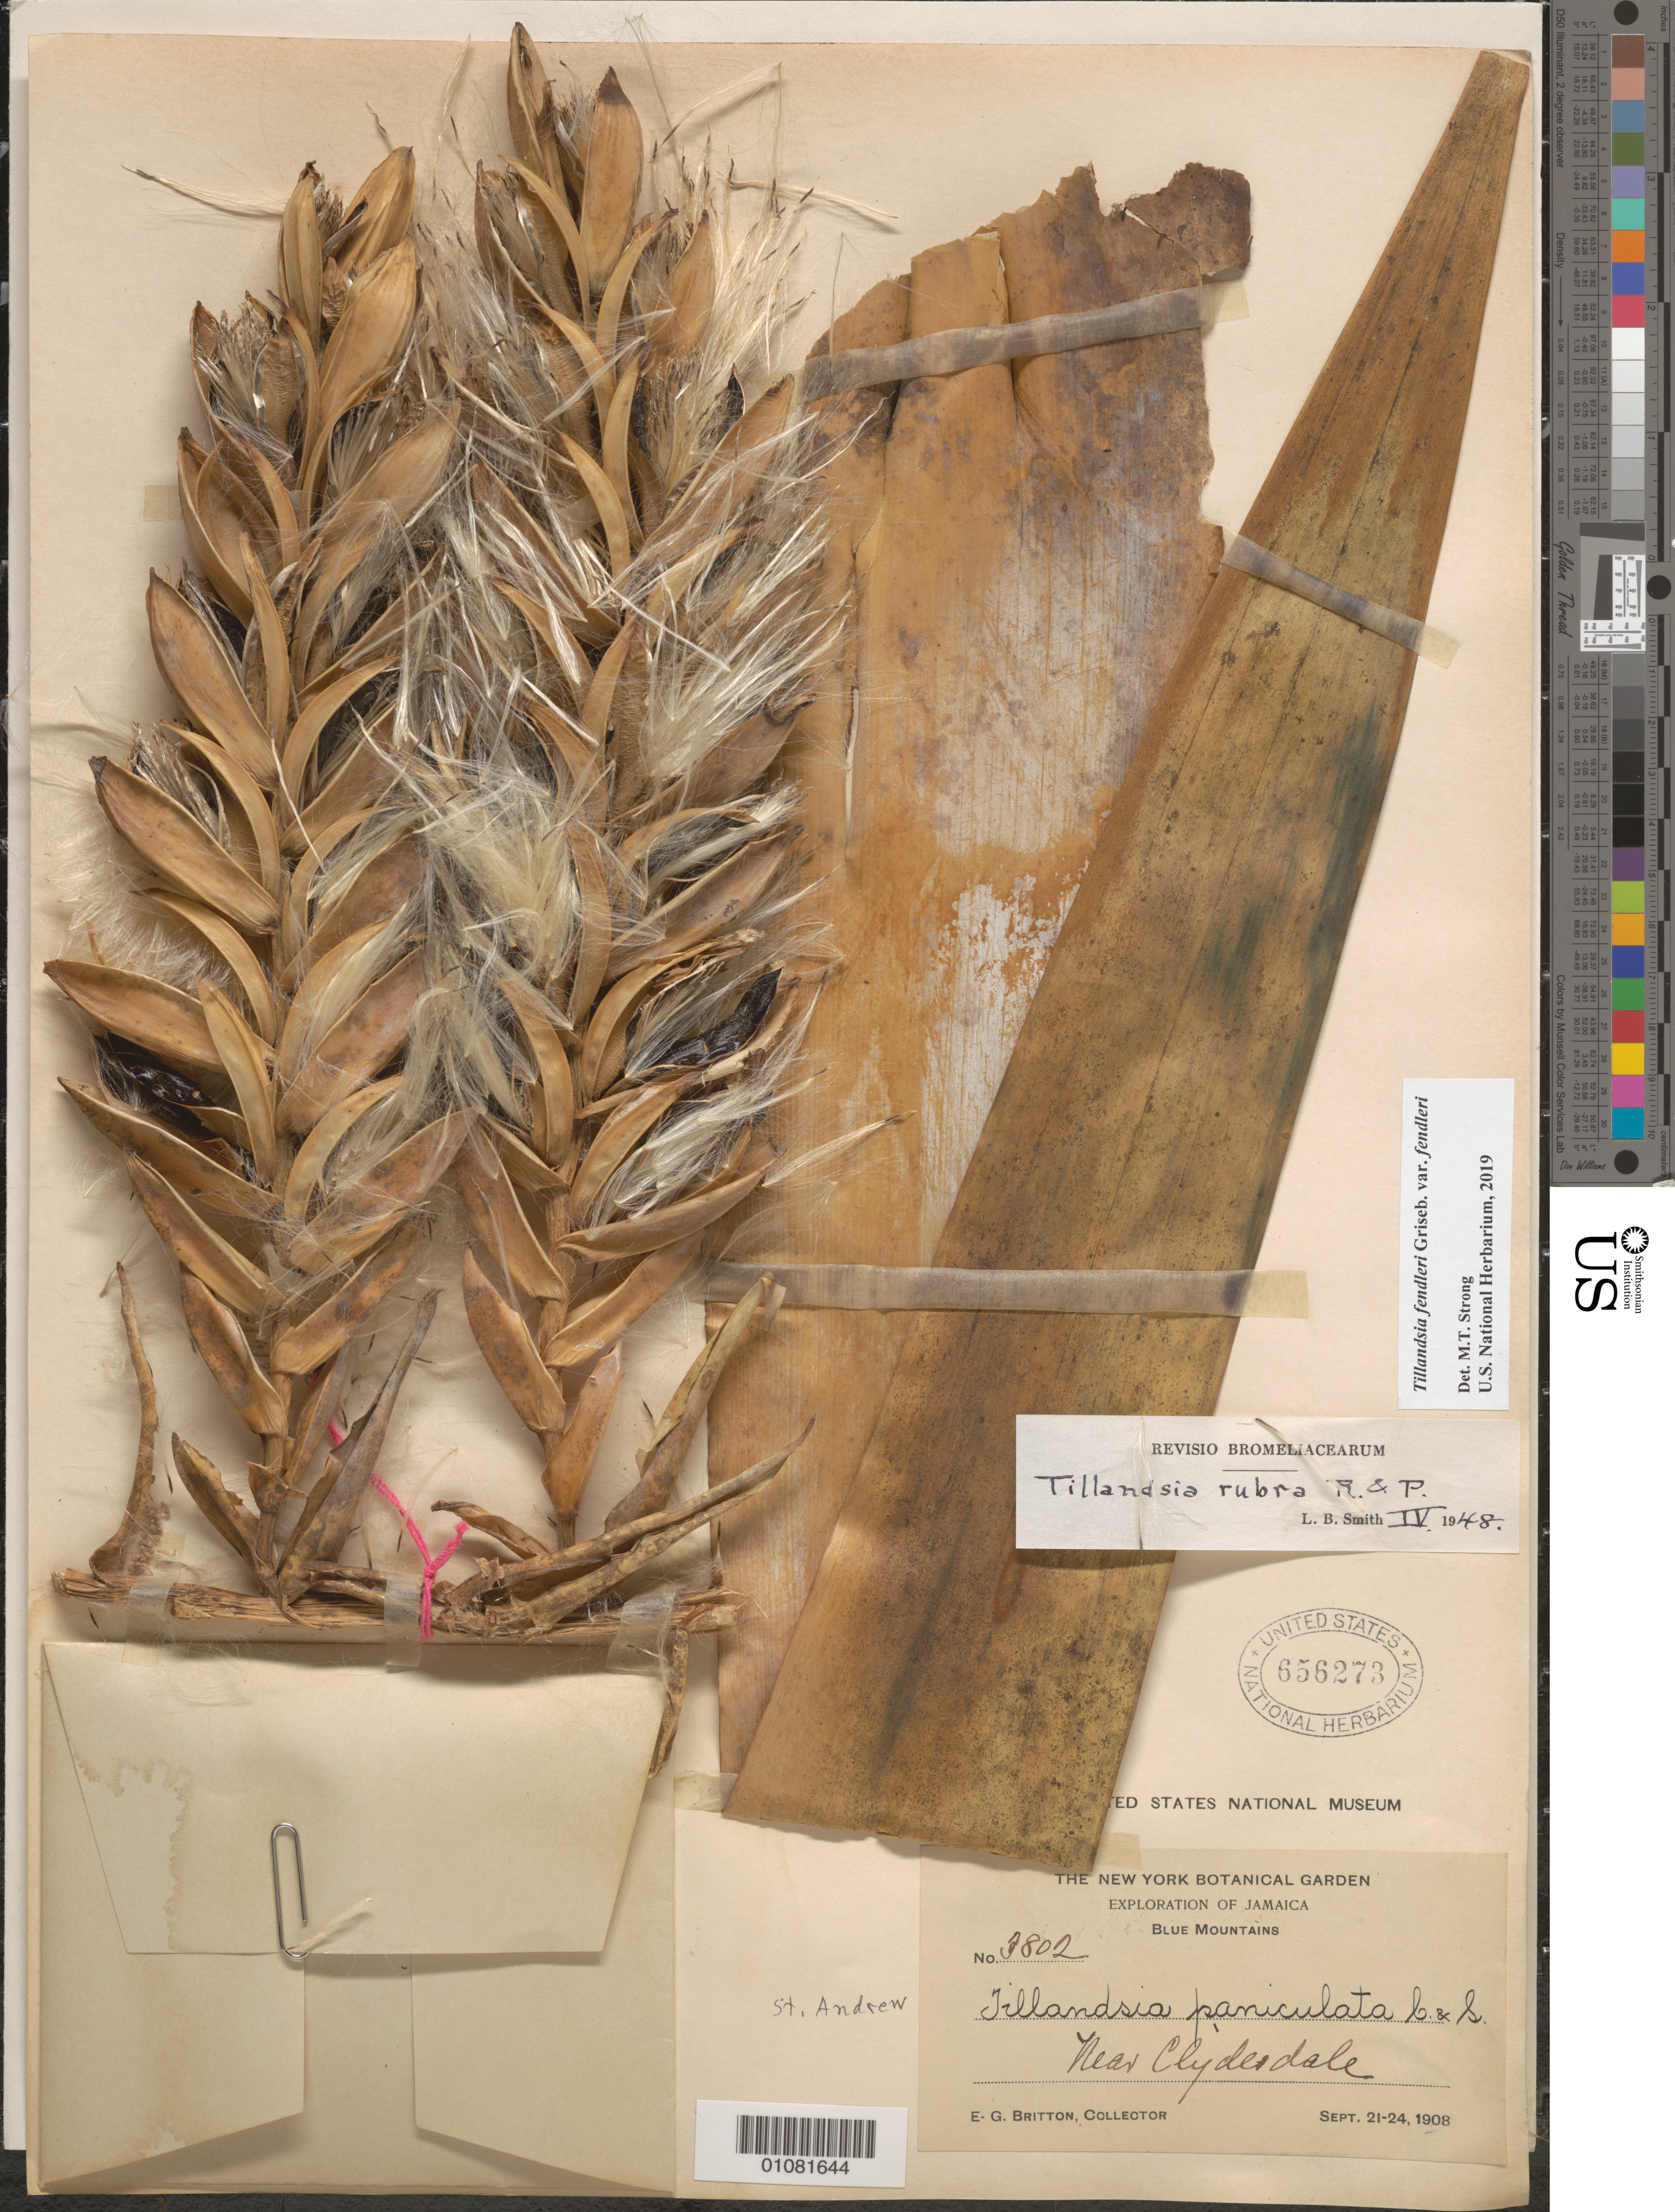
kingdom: Plantae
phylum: Tracheophyta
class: Liliopsida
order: Poales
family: Bromeliaceae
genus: Tillandsia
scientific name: Tillandsia fendleri var. fendleri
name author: Griseb.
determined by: Strong, Mark T., (BOT), Smithsonian Institution - National Museum of Natural History (UNITED STATES)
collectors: E. G. Britton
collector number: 3802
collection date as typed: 21 Sep 1908 to 24 Sep 1908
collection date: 1908-09-21/1908-09-24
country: Jamaica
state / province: Saint Andrew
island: Jamaica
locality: Blue Mountains, near Clydesdale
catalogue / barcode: US 656273